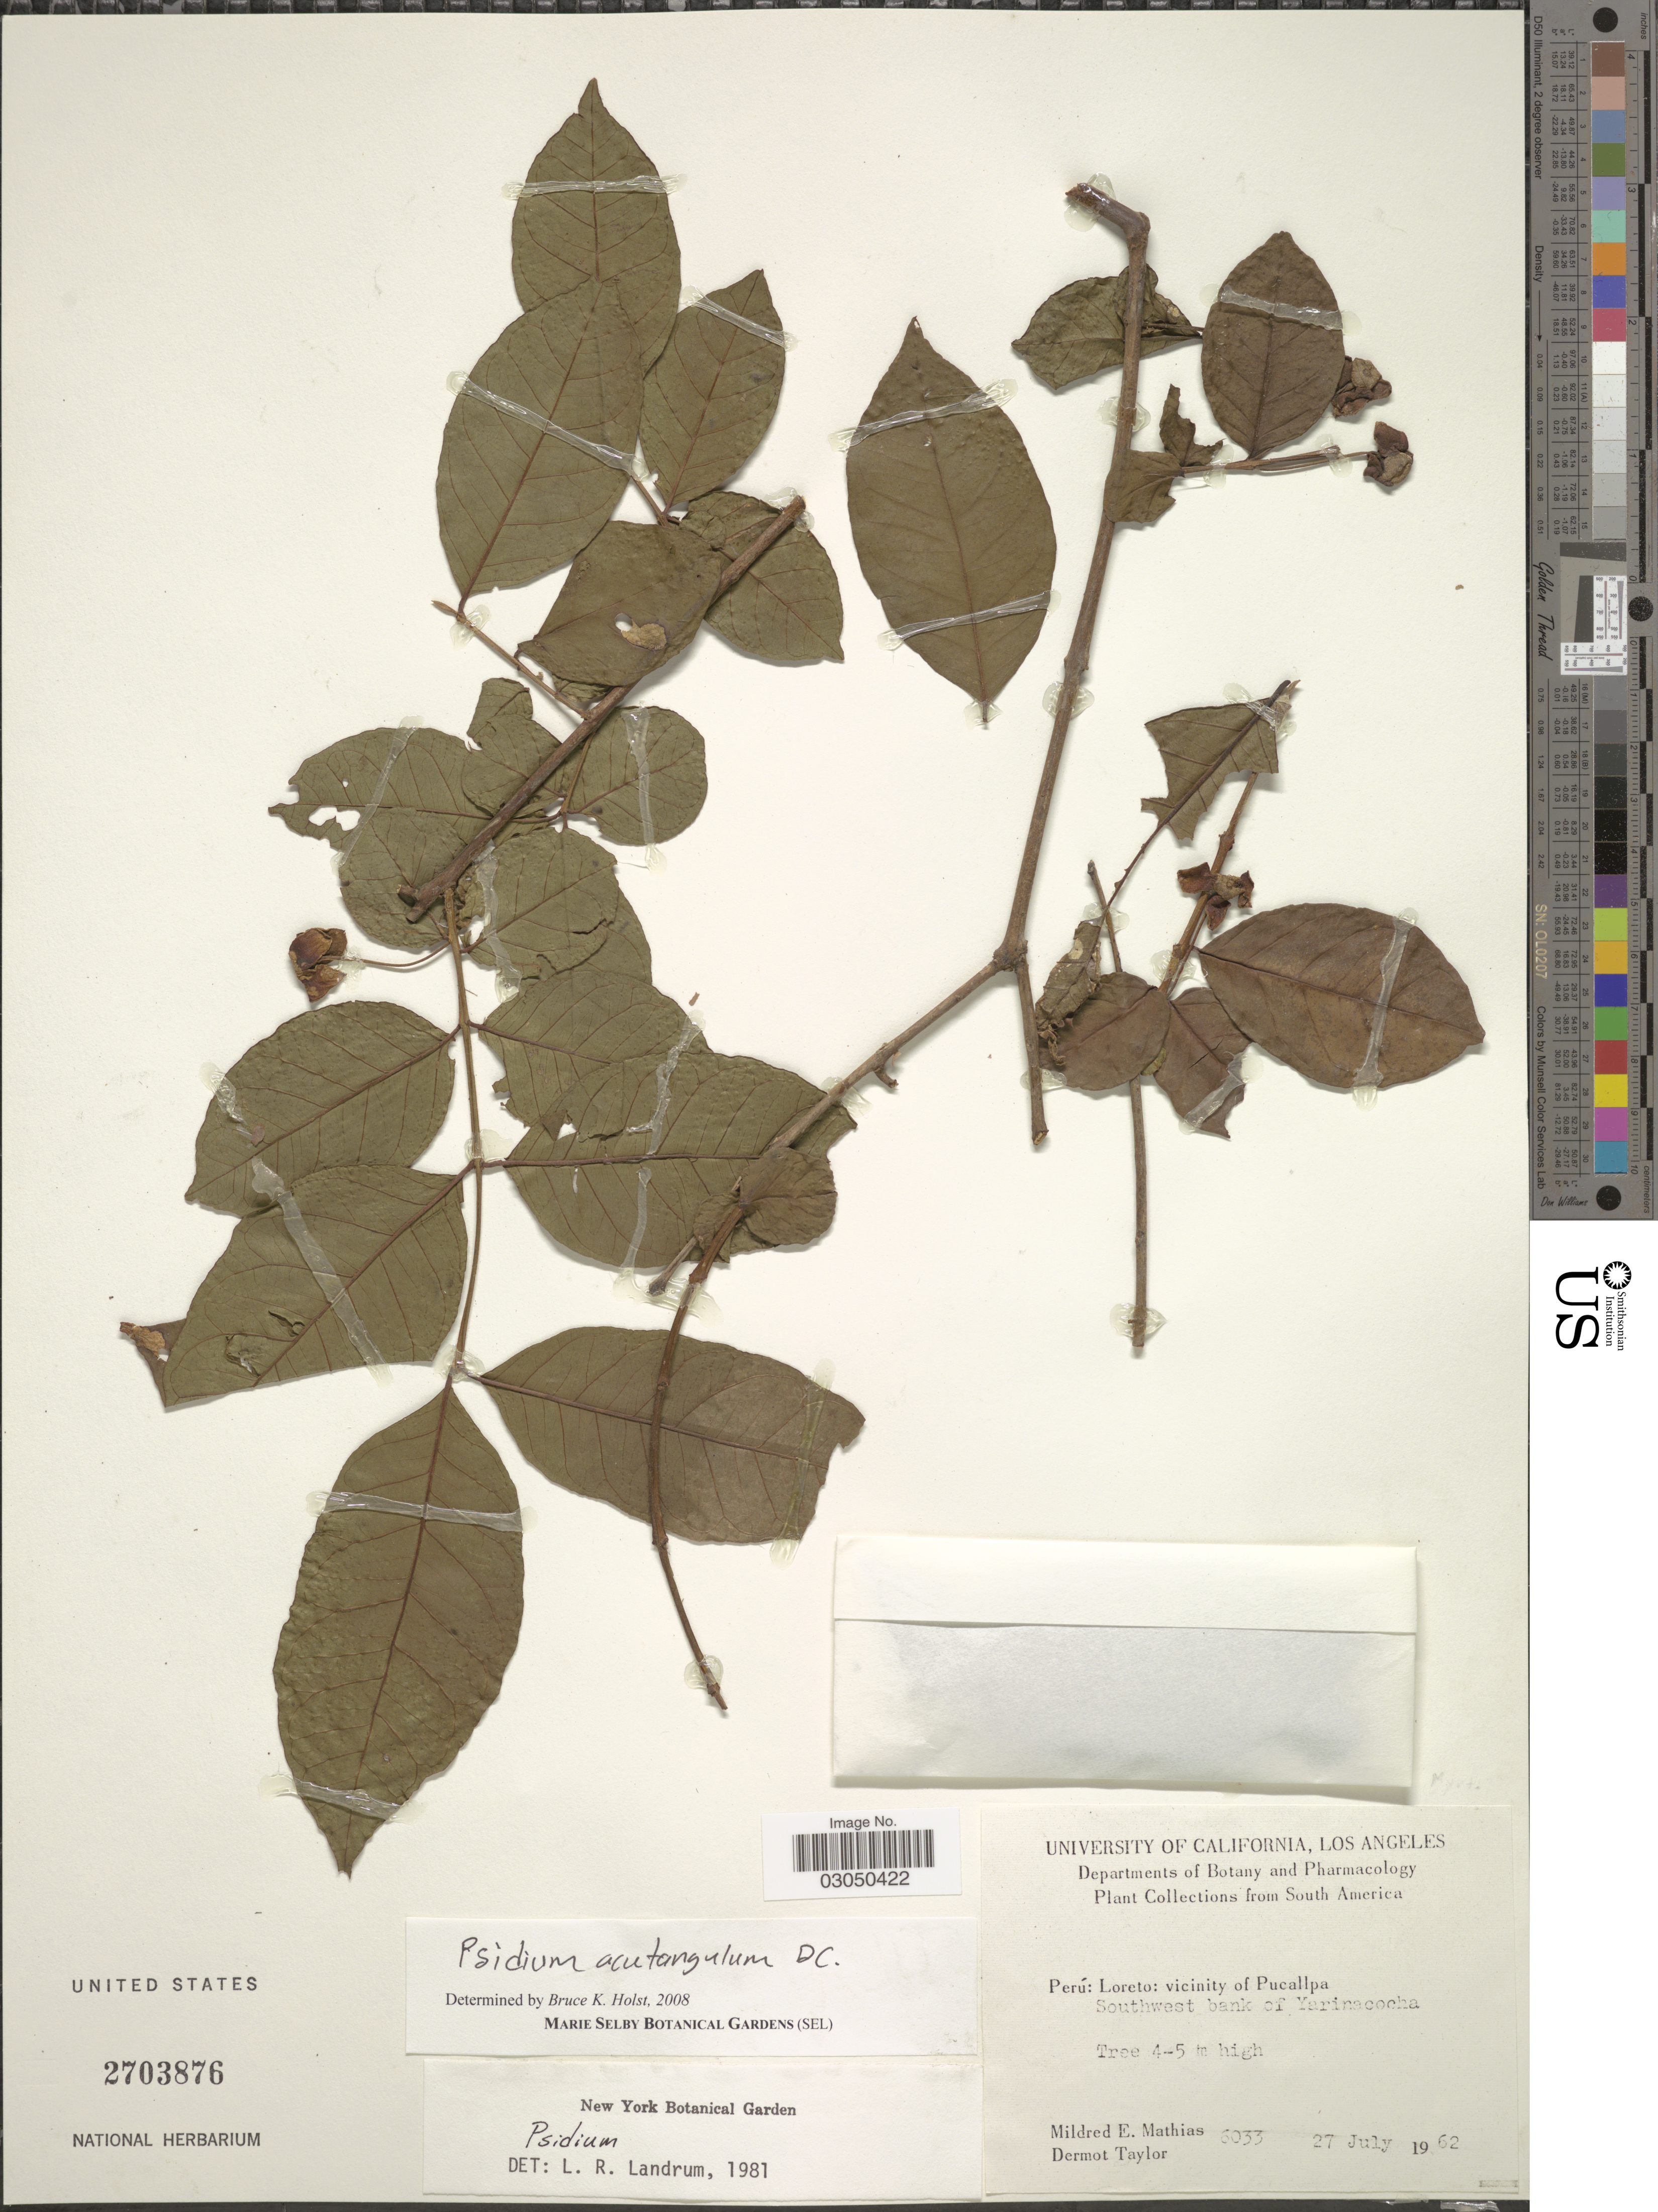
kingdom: Plantae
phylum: Tracheophyta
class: Magnoliopsida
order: Myrtales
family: Myrtaceae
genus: Psidium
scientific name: Psidium acutangulum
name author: (DC.) DC.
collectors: M. E. Mathias & D. Taylor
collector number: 6033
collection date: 1962-07-27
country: Peru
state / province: Loreto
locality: Loreto: vicinity of Pucallpa. Southwest bank of Yarinacocha.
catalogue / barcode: US 2703876